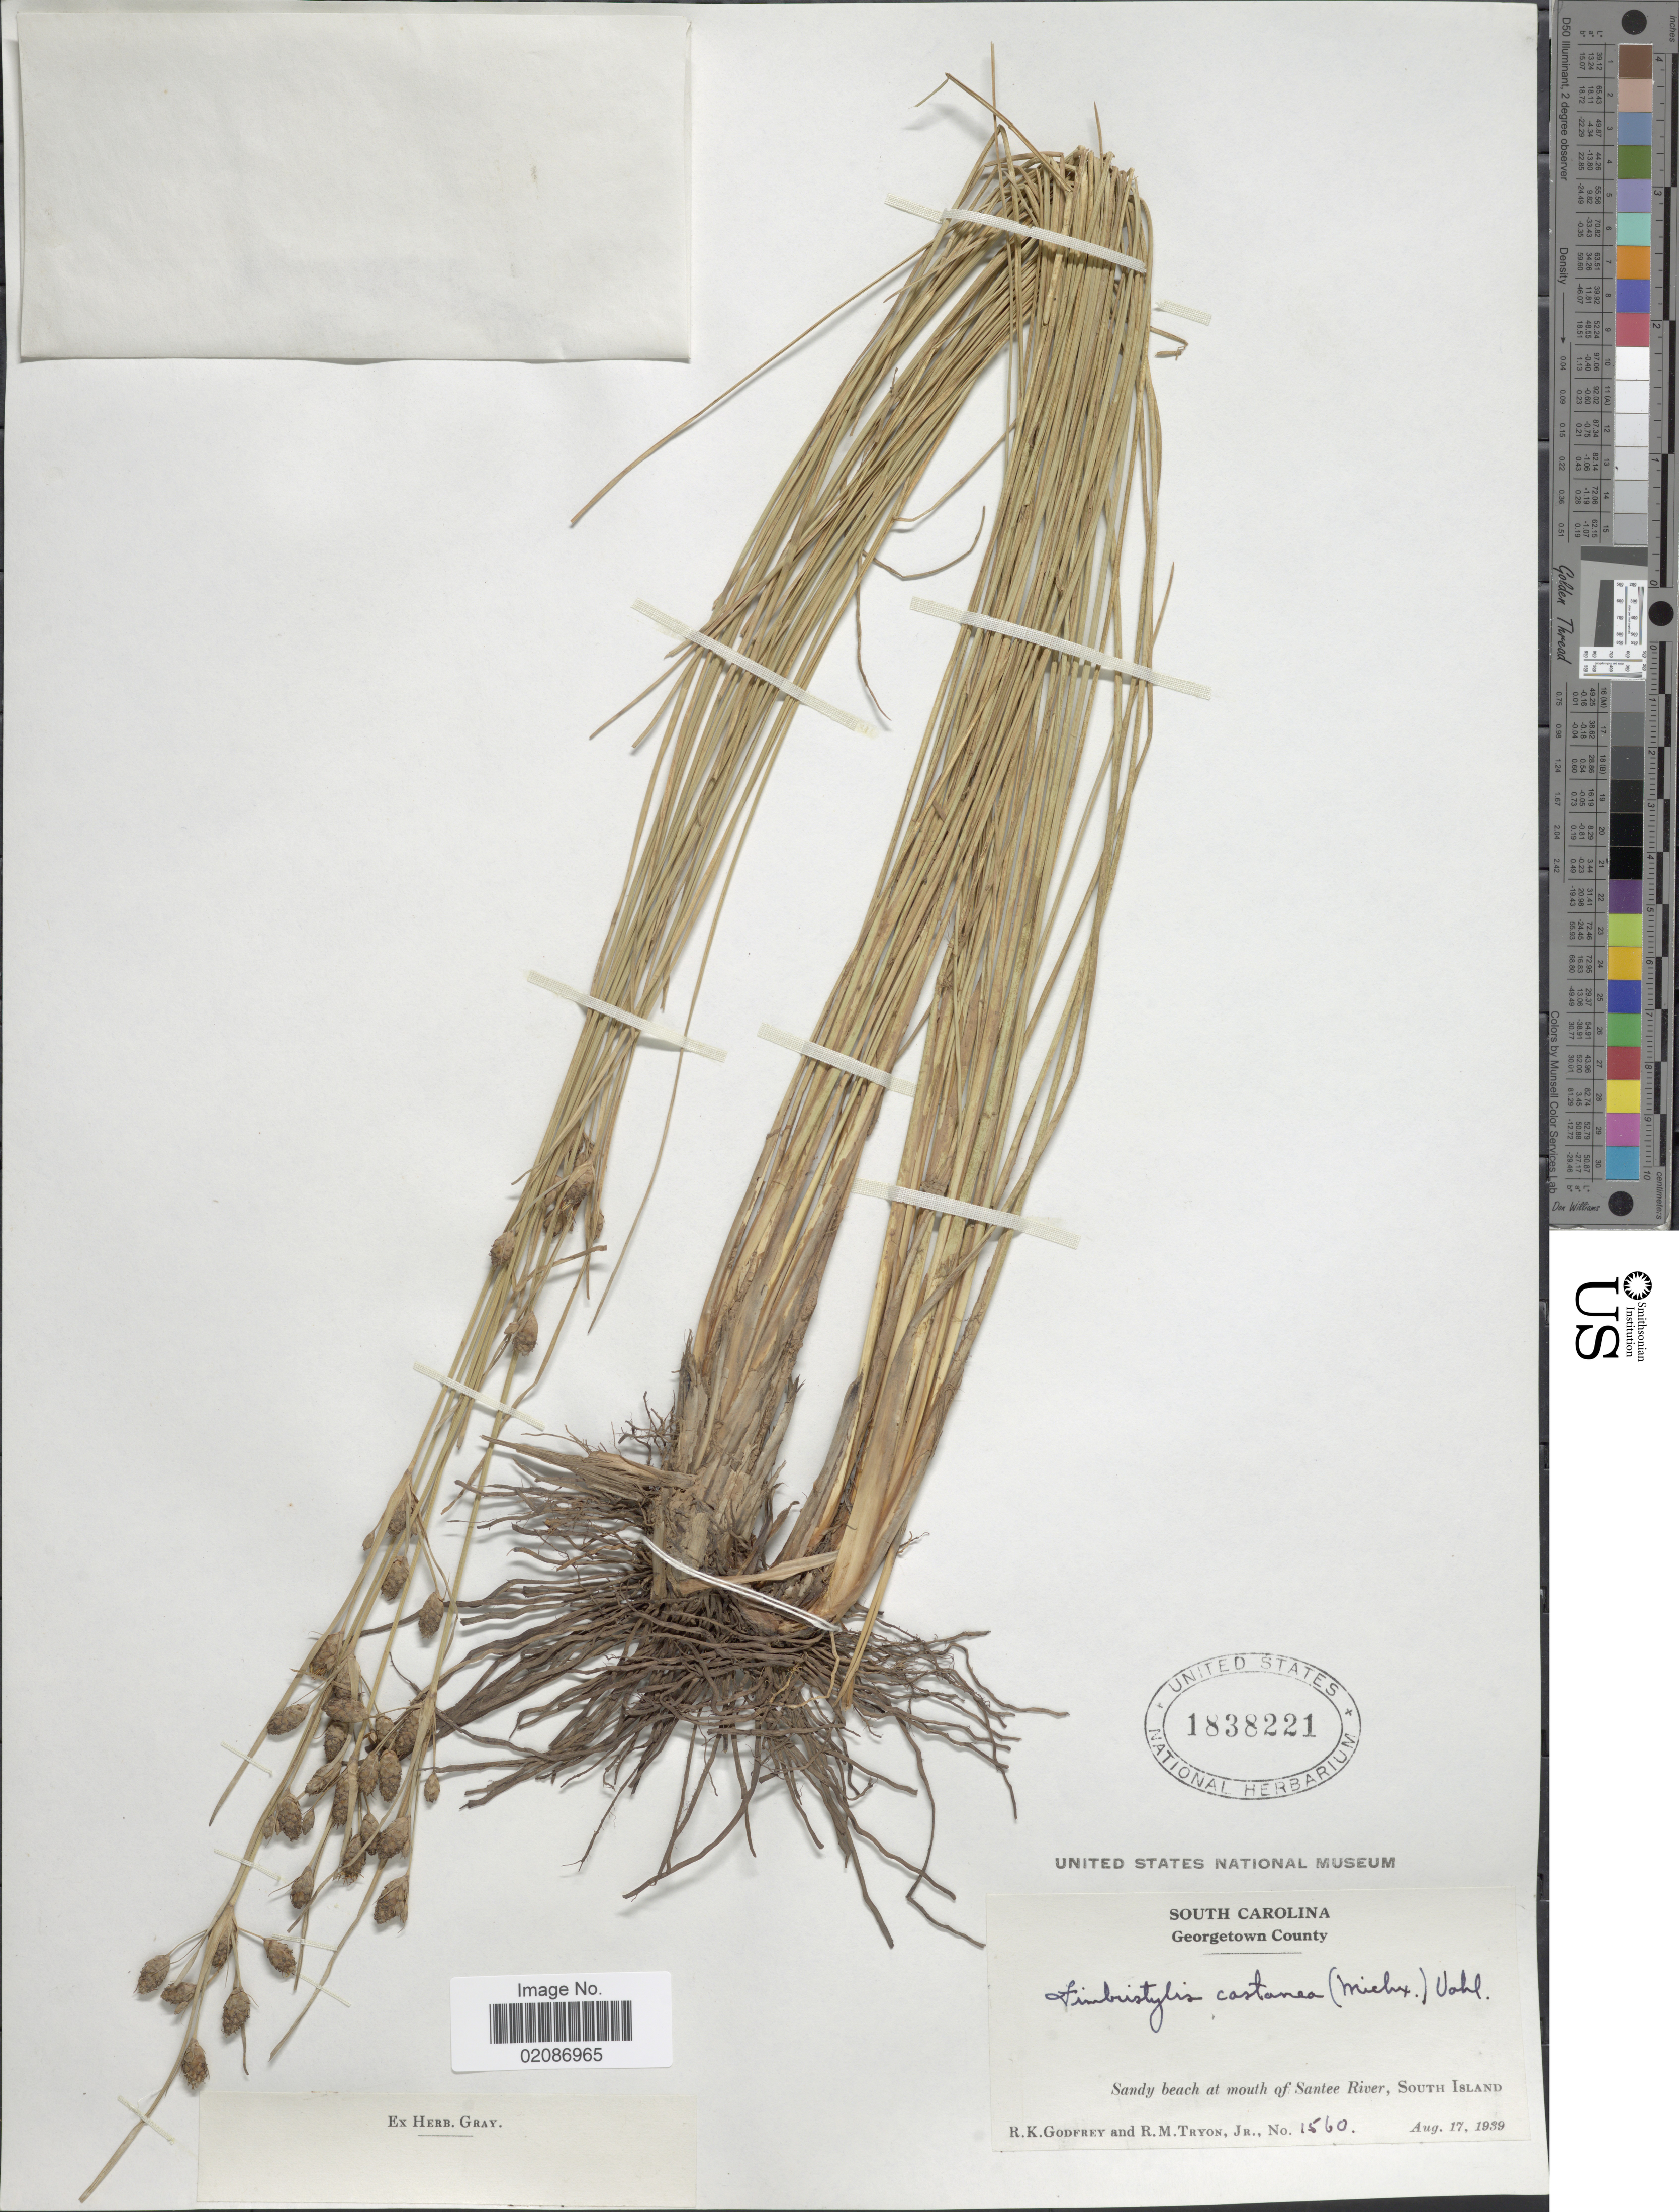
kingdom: Plantae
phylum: Tracheophyta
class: Liliopsida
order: Poales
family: Cyperaceae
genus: Fimbristylis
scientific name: Fimbristylis castanea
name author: (Michx.) Vahl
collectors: R. K. Godfrey & R. M. Tryon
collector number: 1560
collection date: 1939-08-17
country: United States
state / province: South Carolina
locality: Georgetown County, Sandy beach at mouth of Santee River, South Island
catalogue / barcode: US 1838221